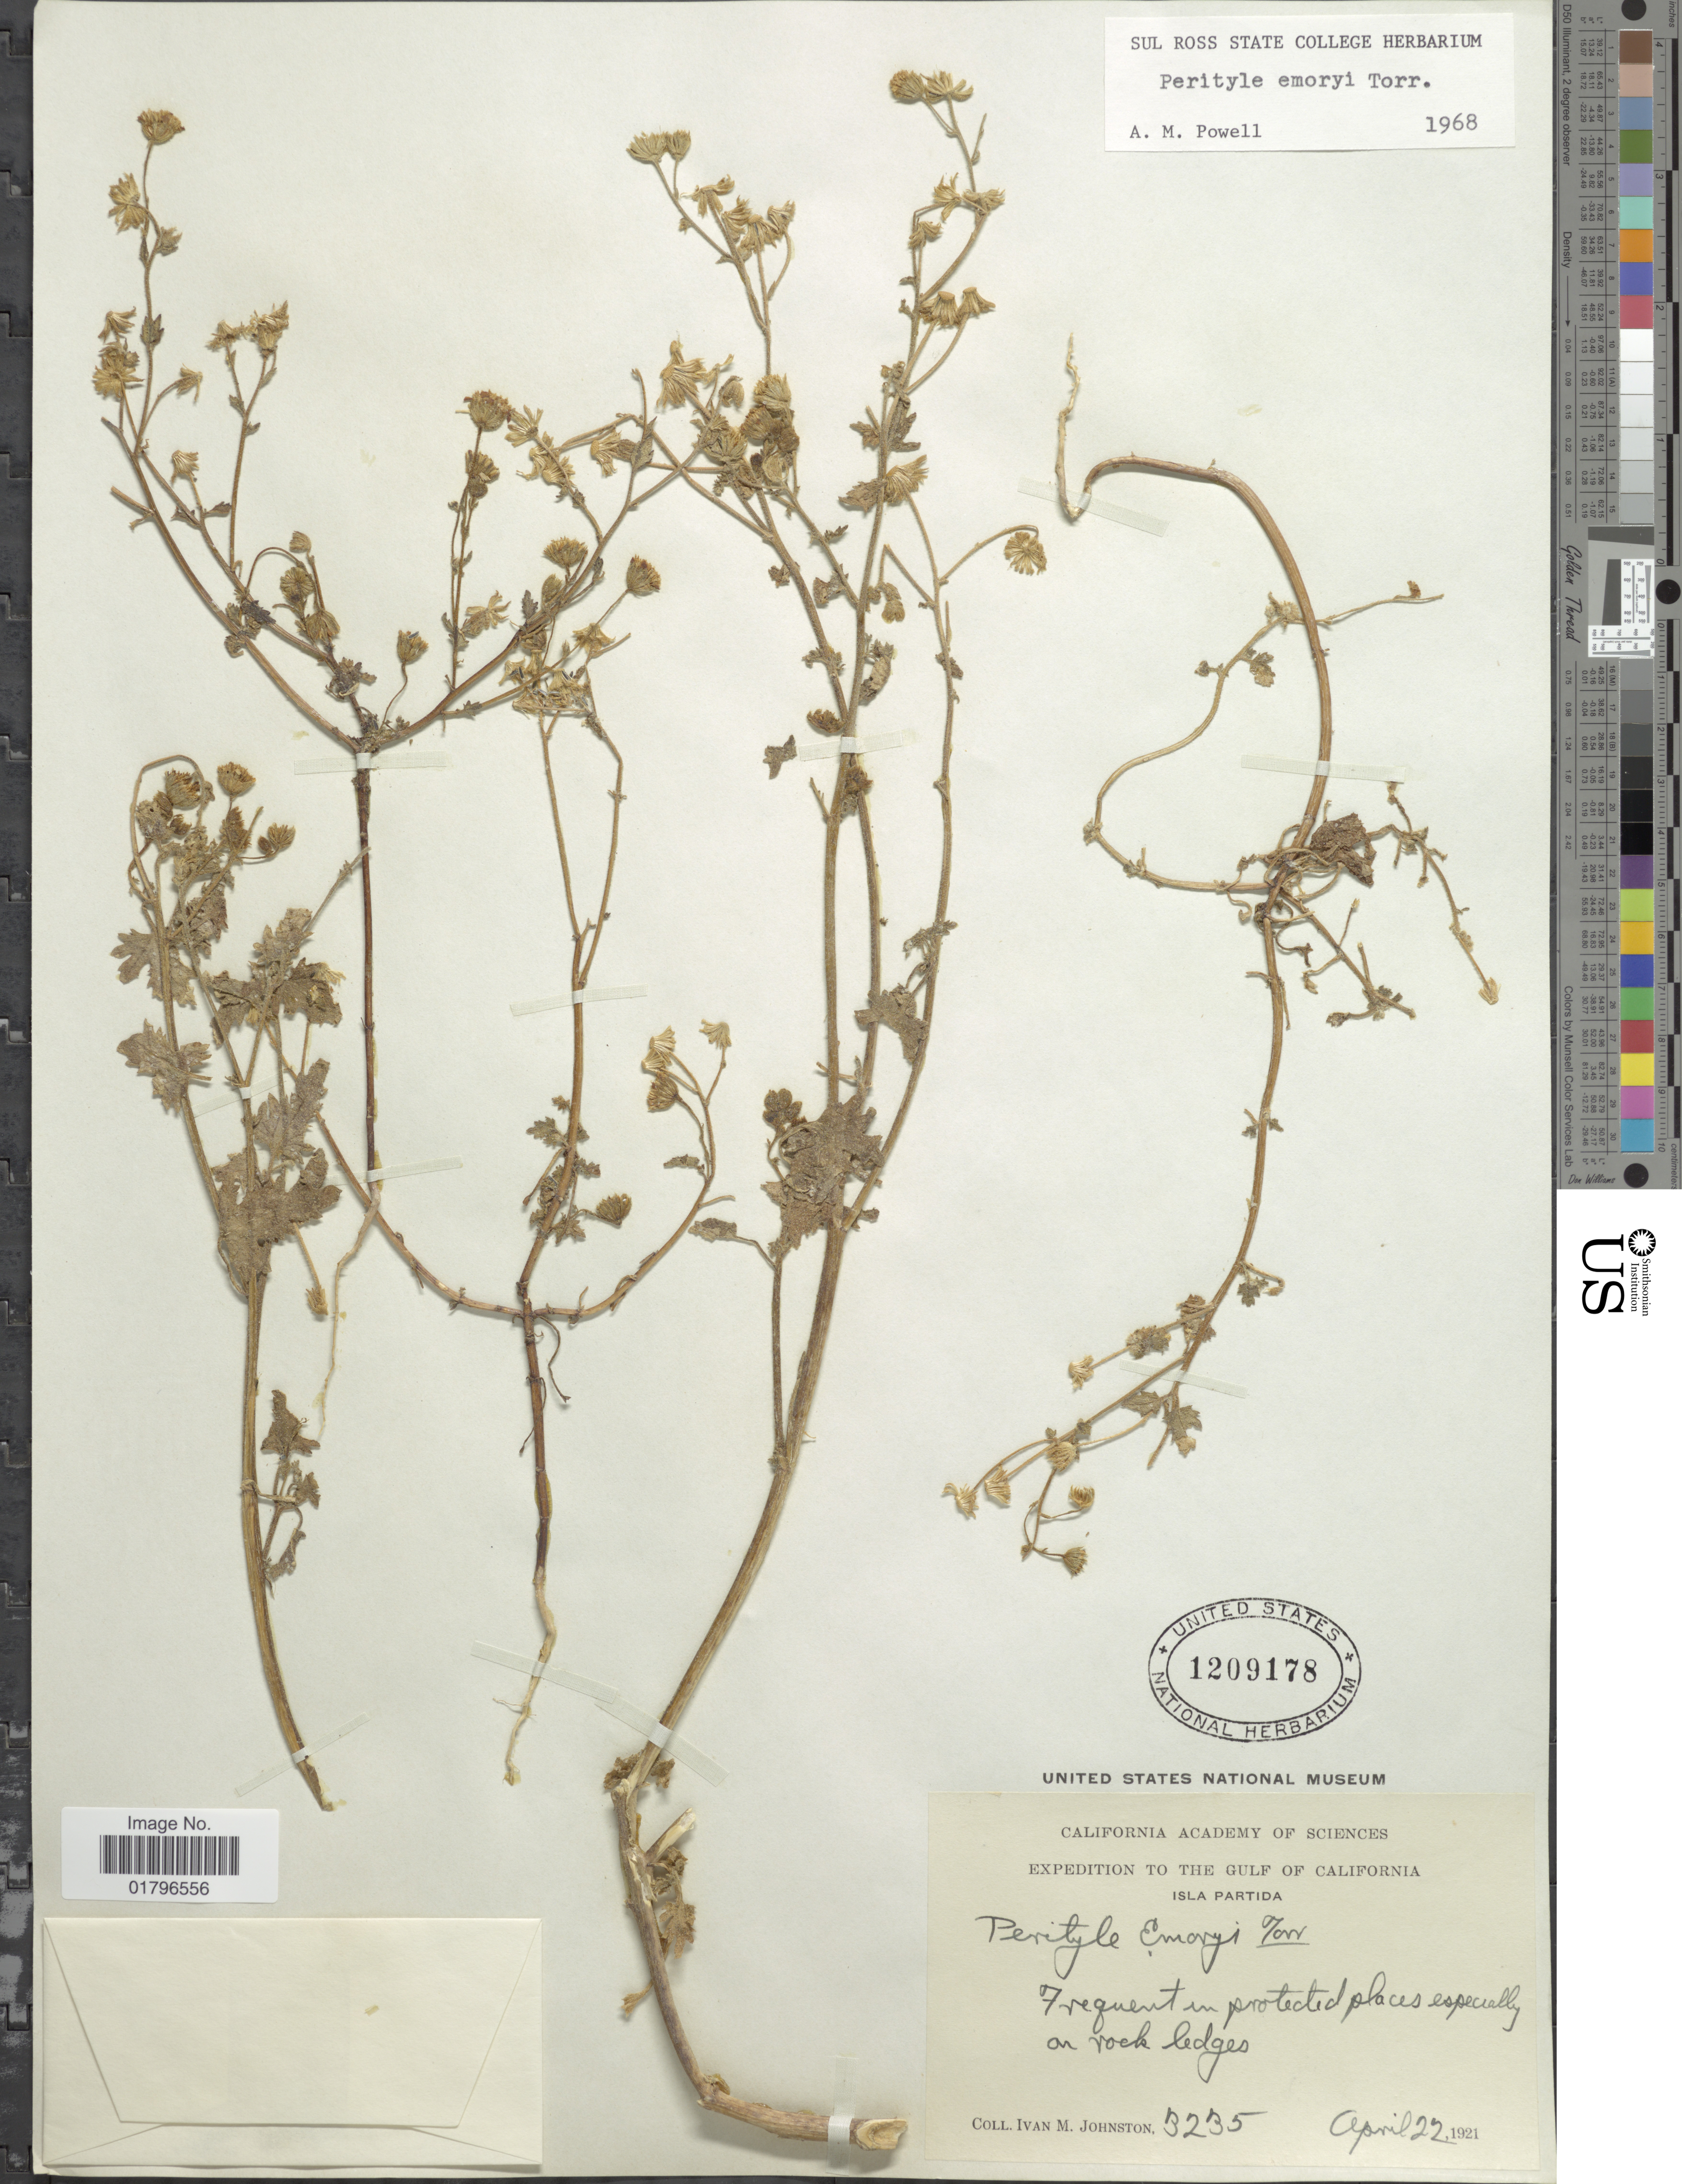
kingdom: Plantae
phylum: Tracheophyta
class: Magnoliopsida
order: Asterales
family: Asteraceae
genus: Perityle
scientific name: Perityle emoryi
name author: Torr.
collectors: I.M. Johnston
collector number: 3235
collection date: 1921-04-22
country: Mexico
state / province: Baja California Sur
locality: Gulf of California. Isla Partida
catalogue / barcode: US 1209178